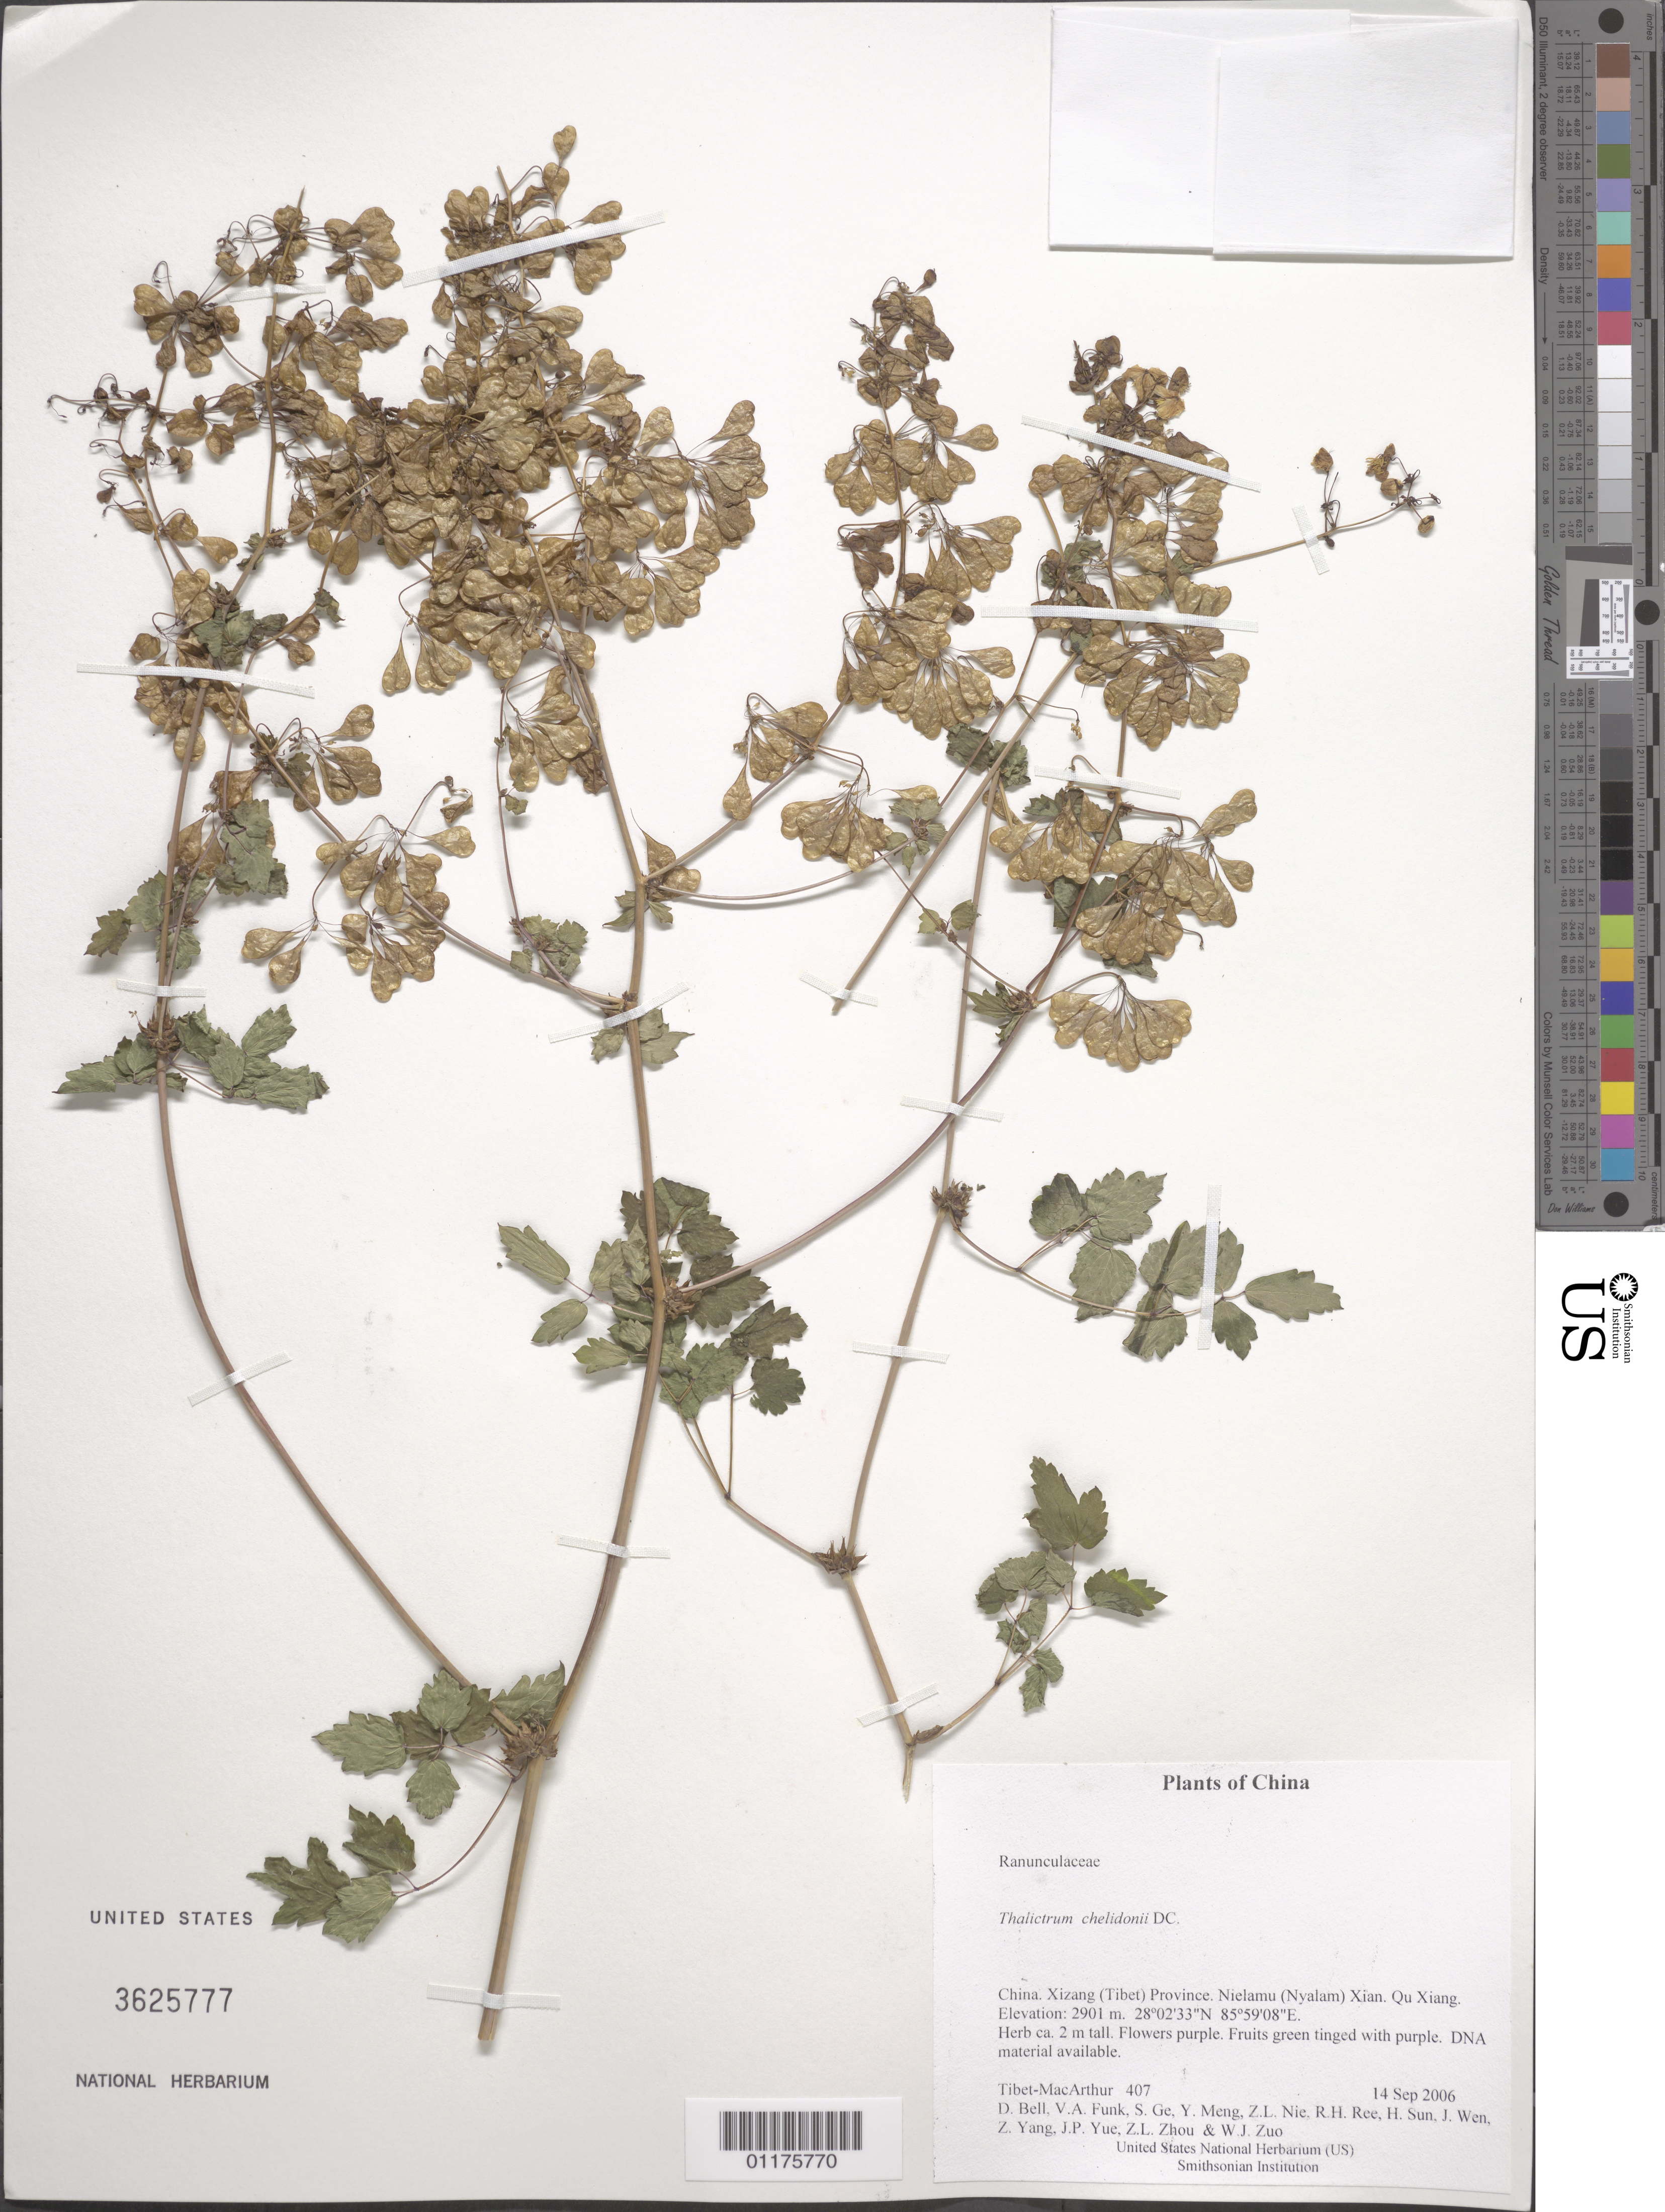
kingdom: Plantae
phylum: Tracheophyta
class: Magnoliopsida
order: Ranunculales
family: Ranunculaceae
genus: Thalictrum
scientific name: Thalictrum chelidonii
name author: DC.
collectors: Tibet-MacArthur, D. A. Bell, V. Funk, S. Ge, Y. Meng, Z. Nie, R. Ree, H. Sun, J. Wen, Z. Yang, J. Yue, Z. Zhou & W. Zuo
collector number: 407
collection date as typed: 14 Sep 2006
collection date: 2006-09-14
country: China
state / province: Xizang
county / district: Nielamu (Nyalam) Xian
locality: Qu Xiang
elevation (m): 2901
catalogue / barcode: US 3625777